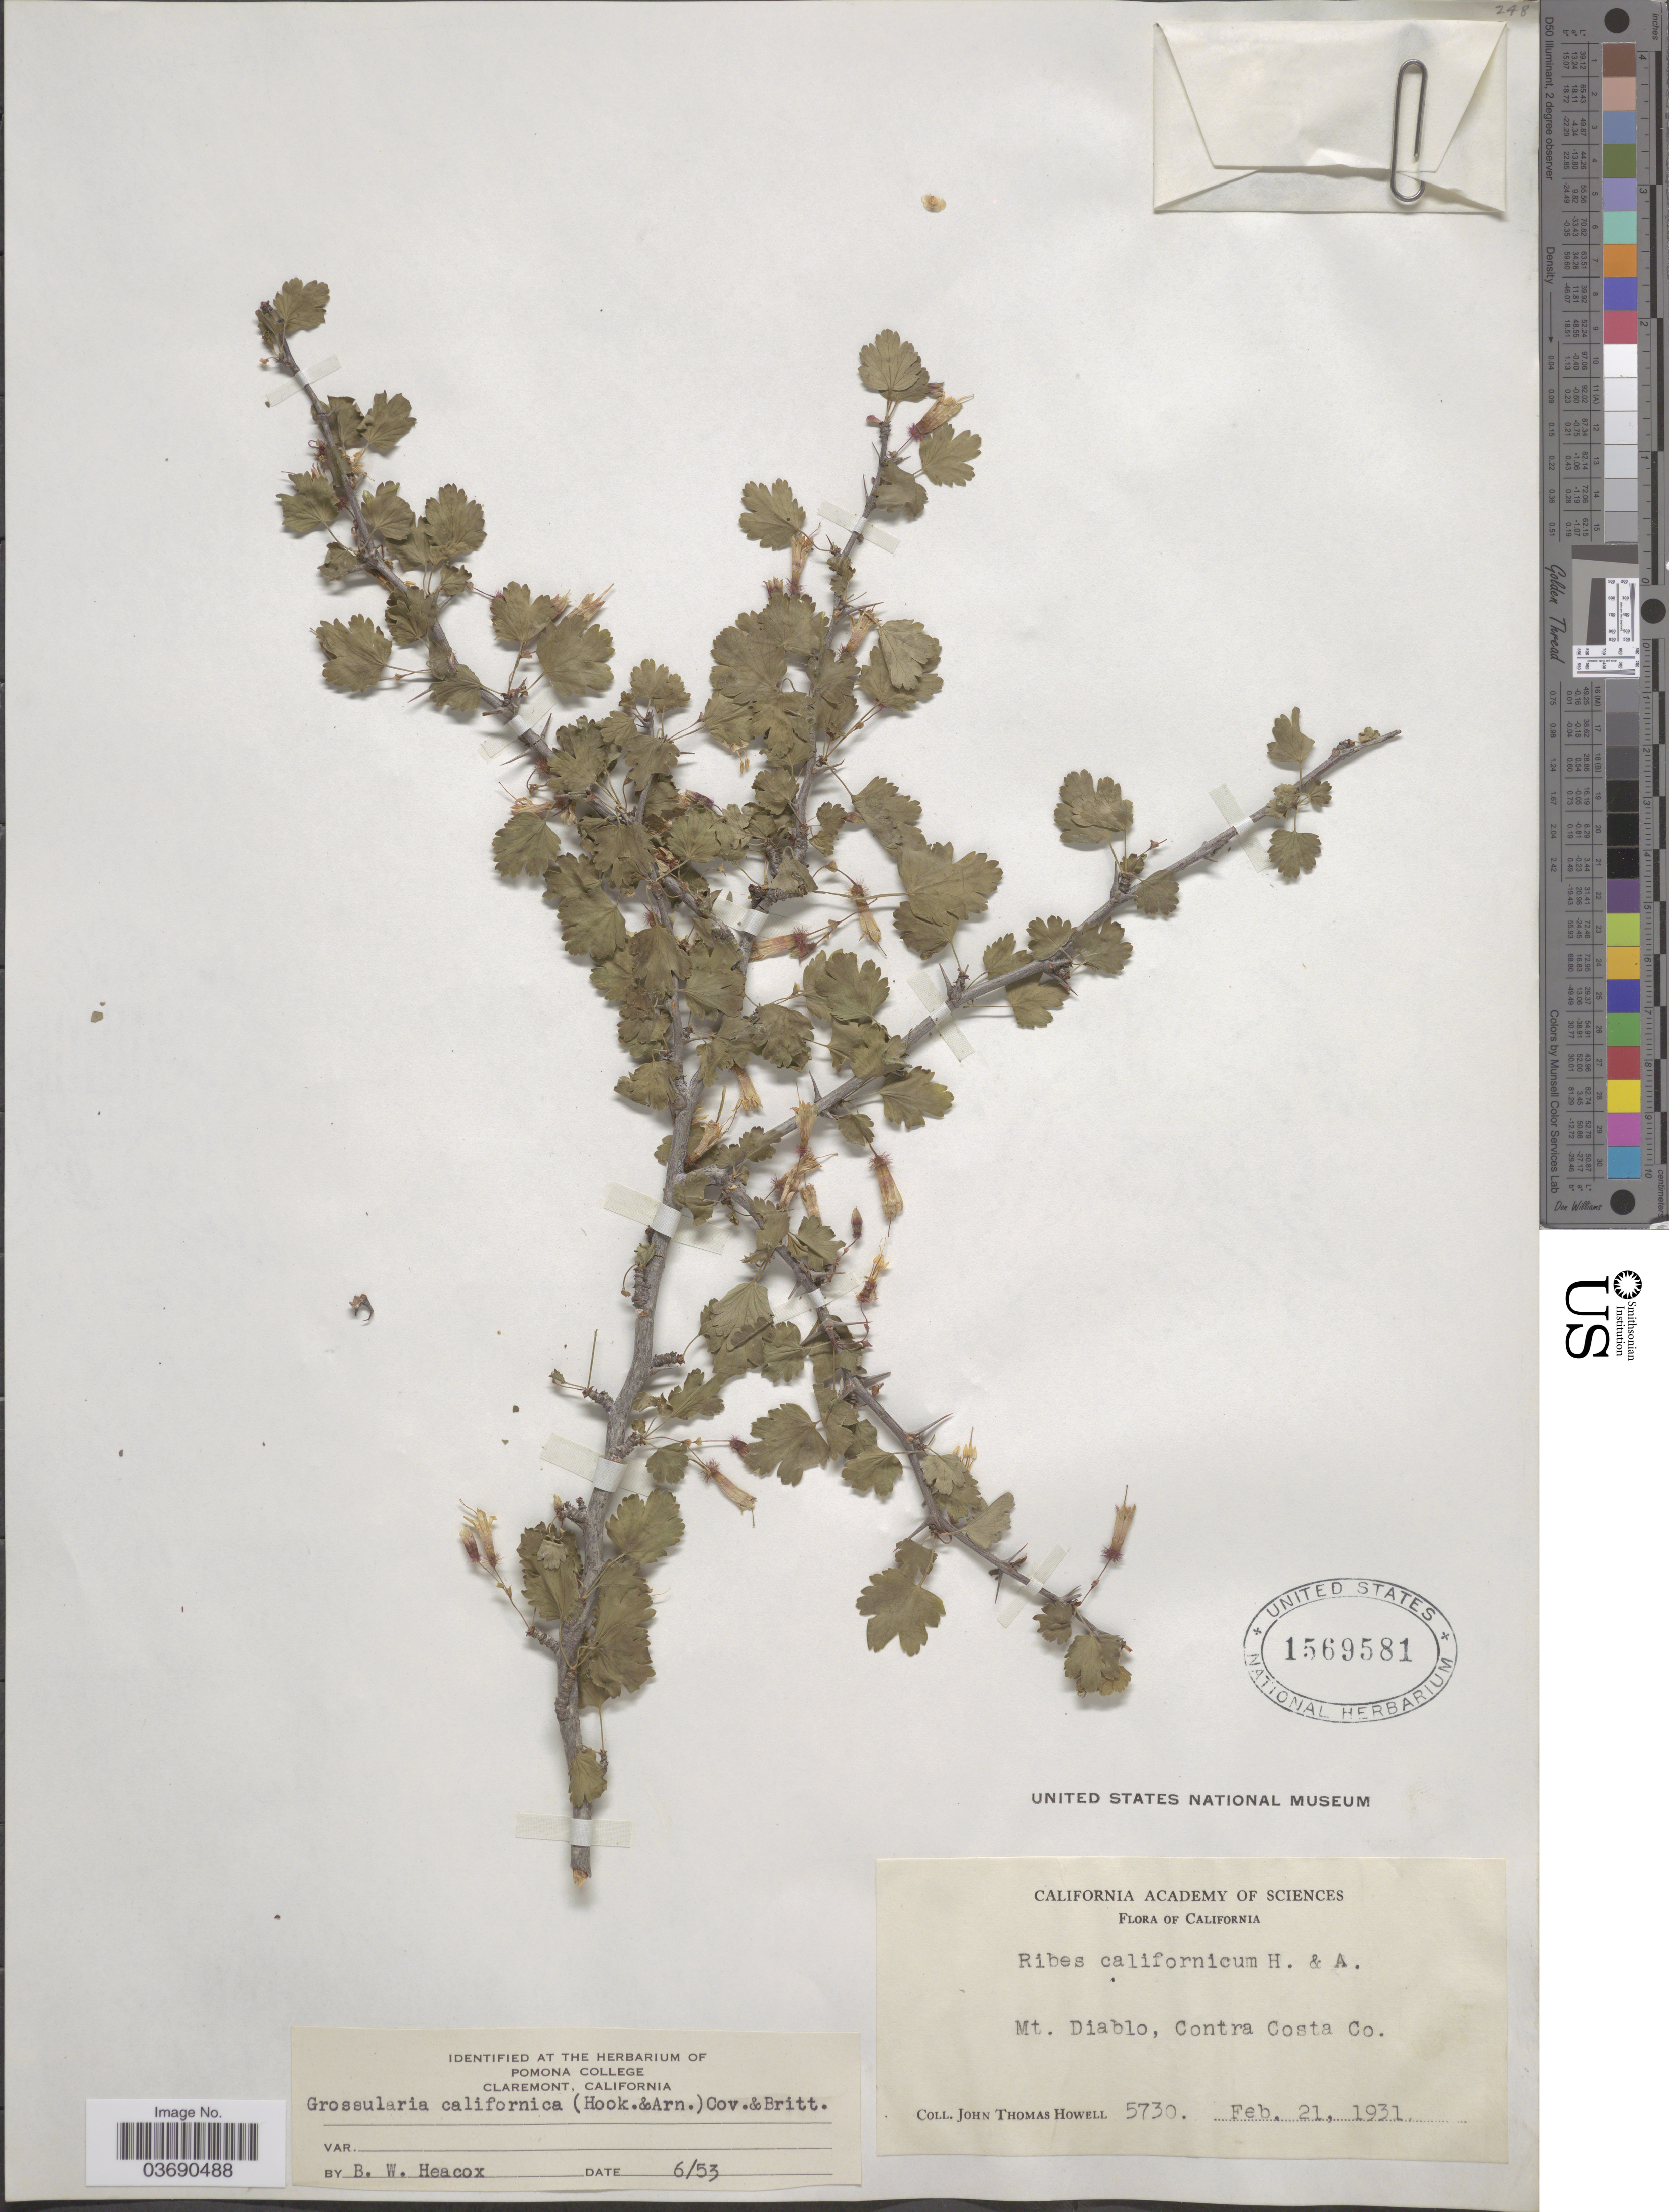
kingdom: Plantae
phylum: Tracheophyta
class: Magnoliopsida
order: Saxifragales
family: Grossulariaceae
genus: Ribes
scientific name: Ribes californicum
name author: Hook. & Arn.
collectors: J. T. Howell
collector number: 5730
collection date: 1931-02-21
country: United States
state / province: California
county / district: Contra Costa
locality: Mt. Diablo, Contra Costa Co.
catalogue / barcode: US 1569581